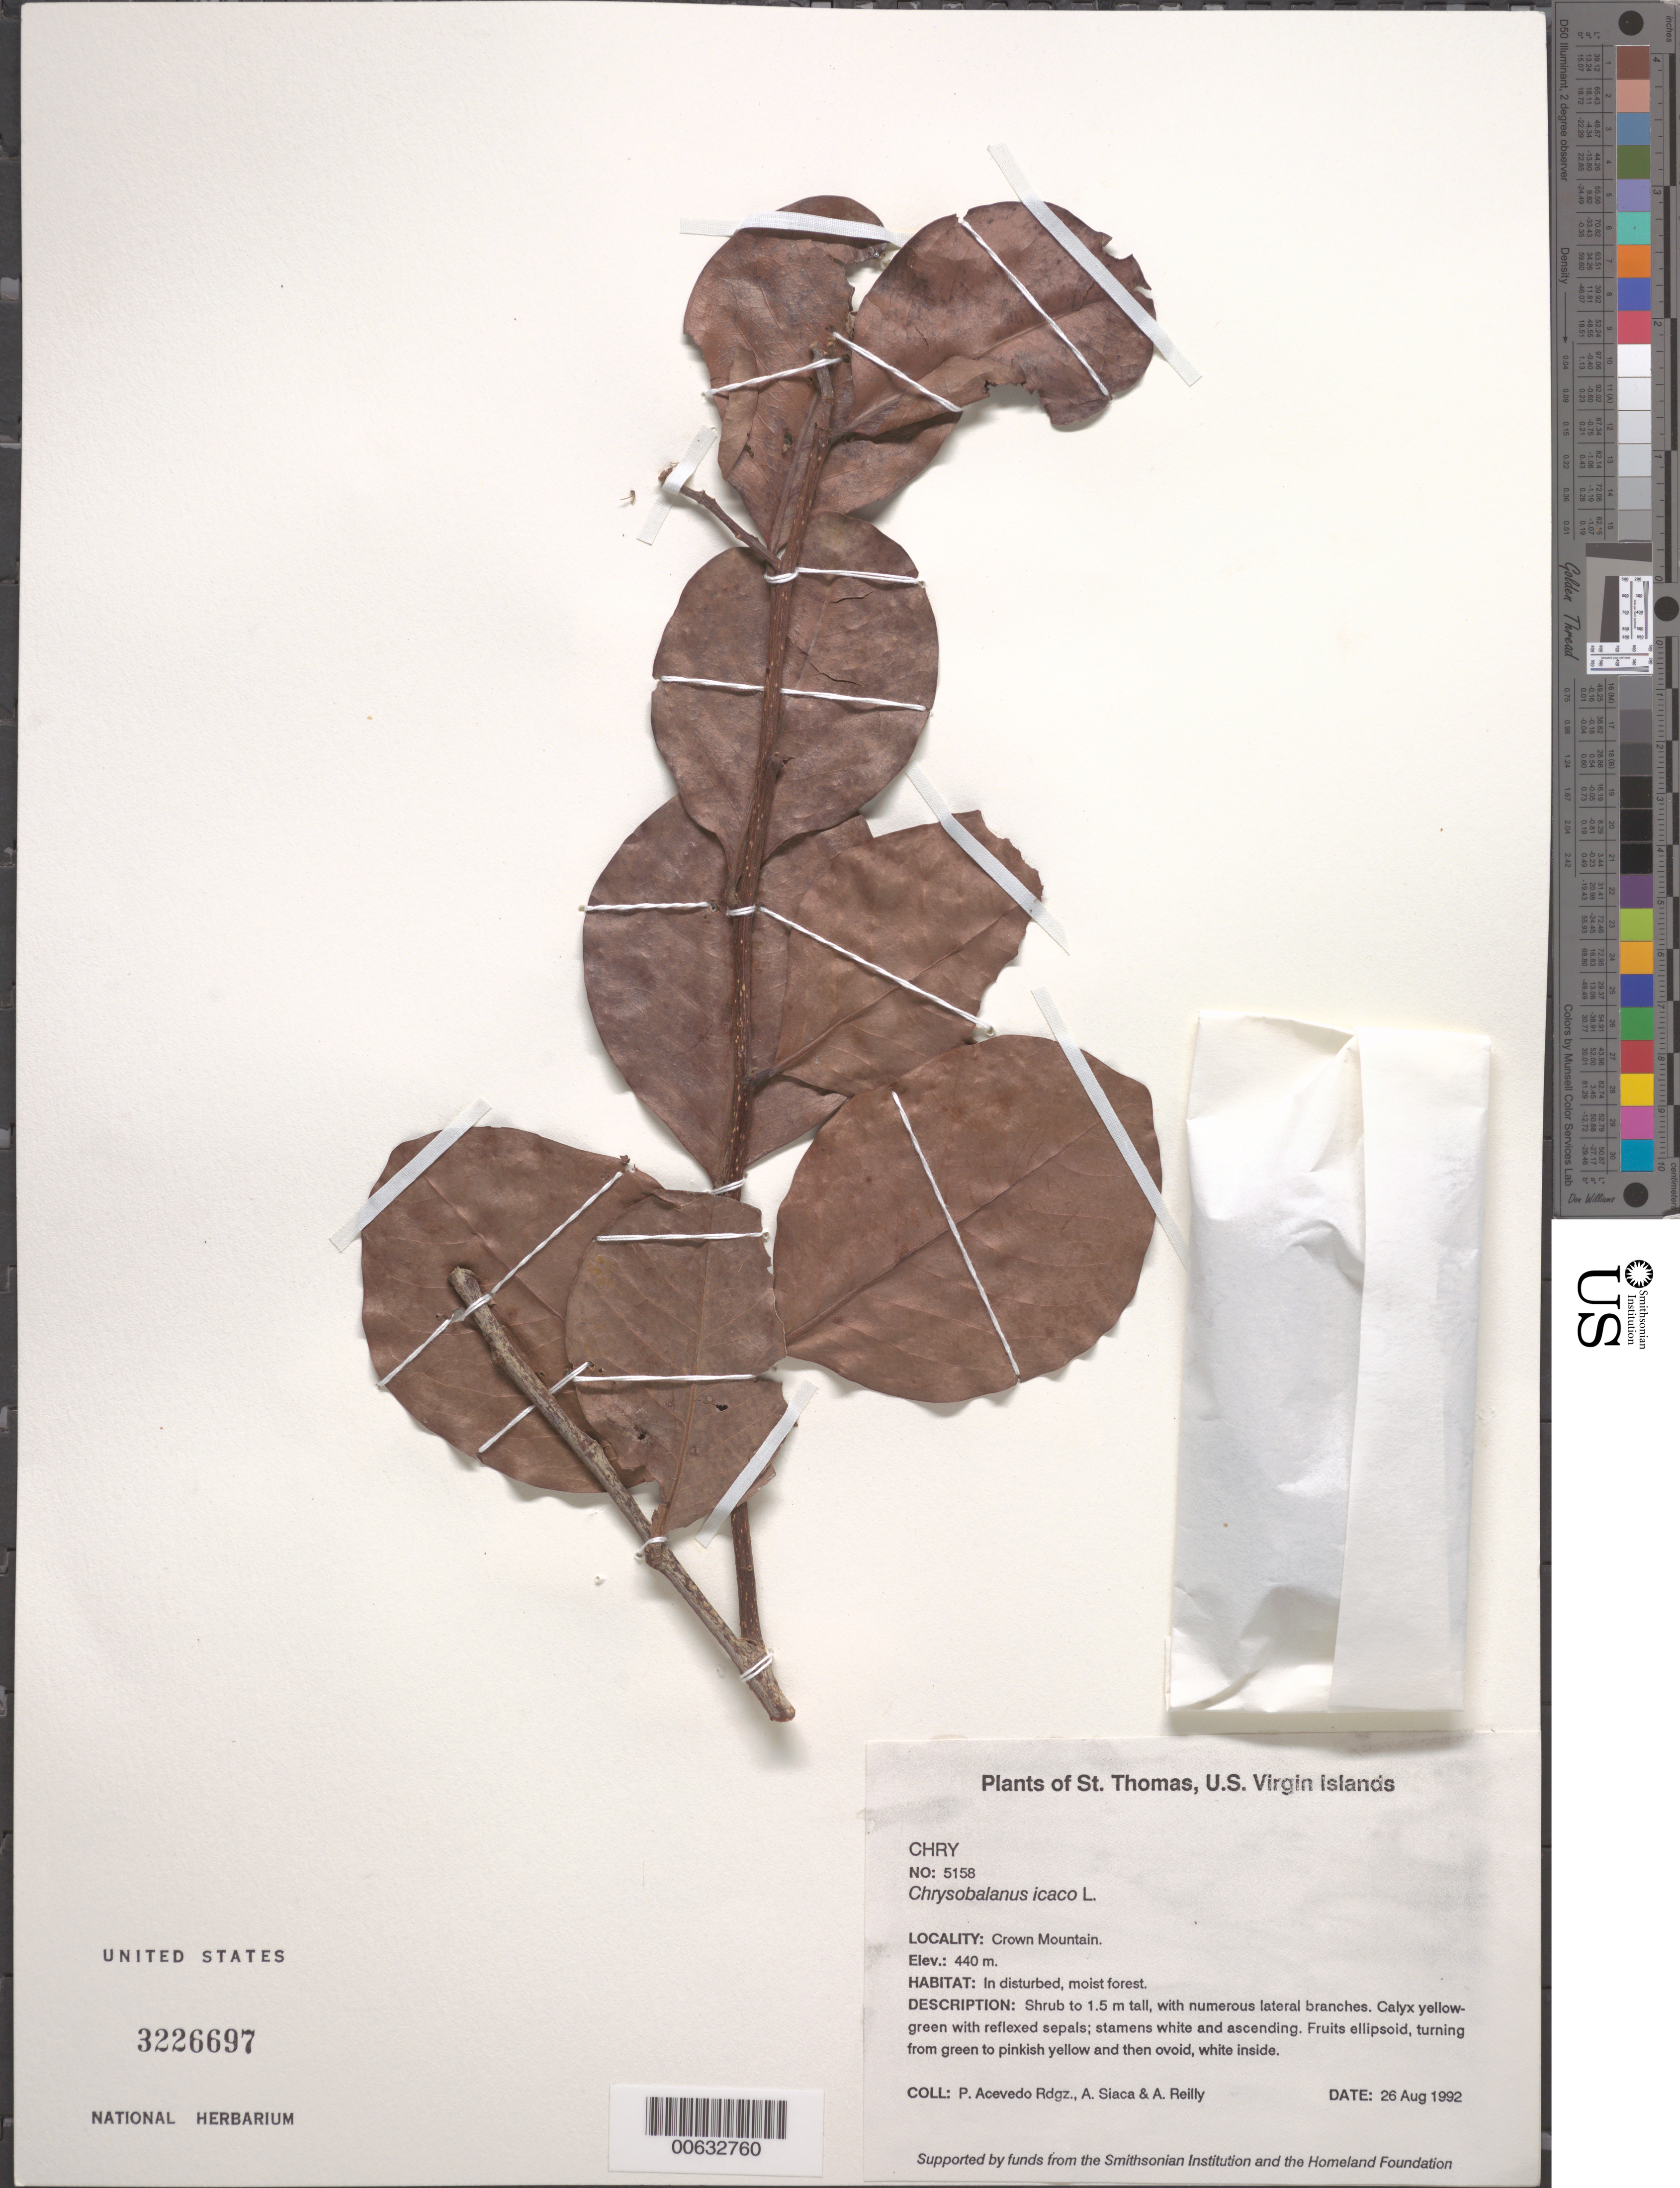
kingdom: Plantae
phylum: Tracheophyta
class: Magnoliopsida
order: Malpighiales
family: Chrysobalanaceae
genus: Chrysobalanus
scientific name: Chrysobalanus icaco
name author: L.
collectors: P. Acevedo-Rodr., A. Siaca & A. Reilly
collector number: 5158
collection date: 1992-08-26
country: U.S. Virgin Islands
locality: St. Thomas. Crown Mountain.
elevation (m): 440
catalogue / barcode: US 3226697